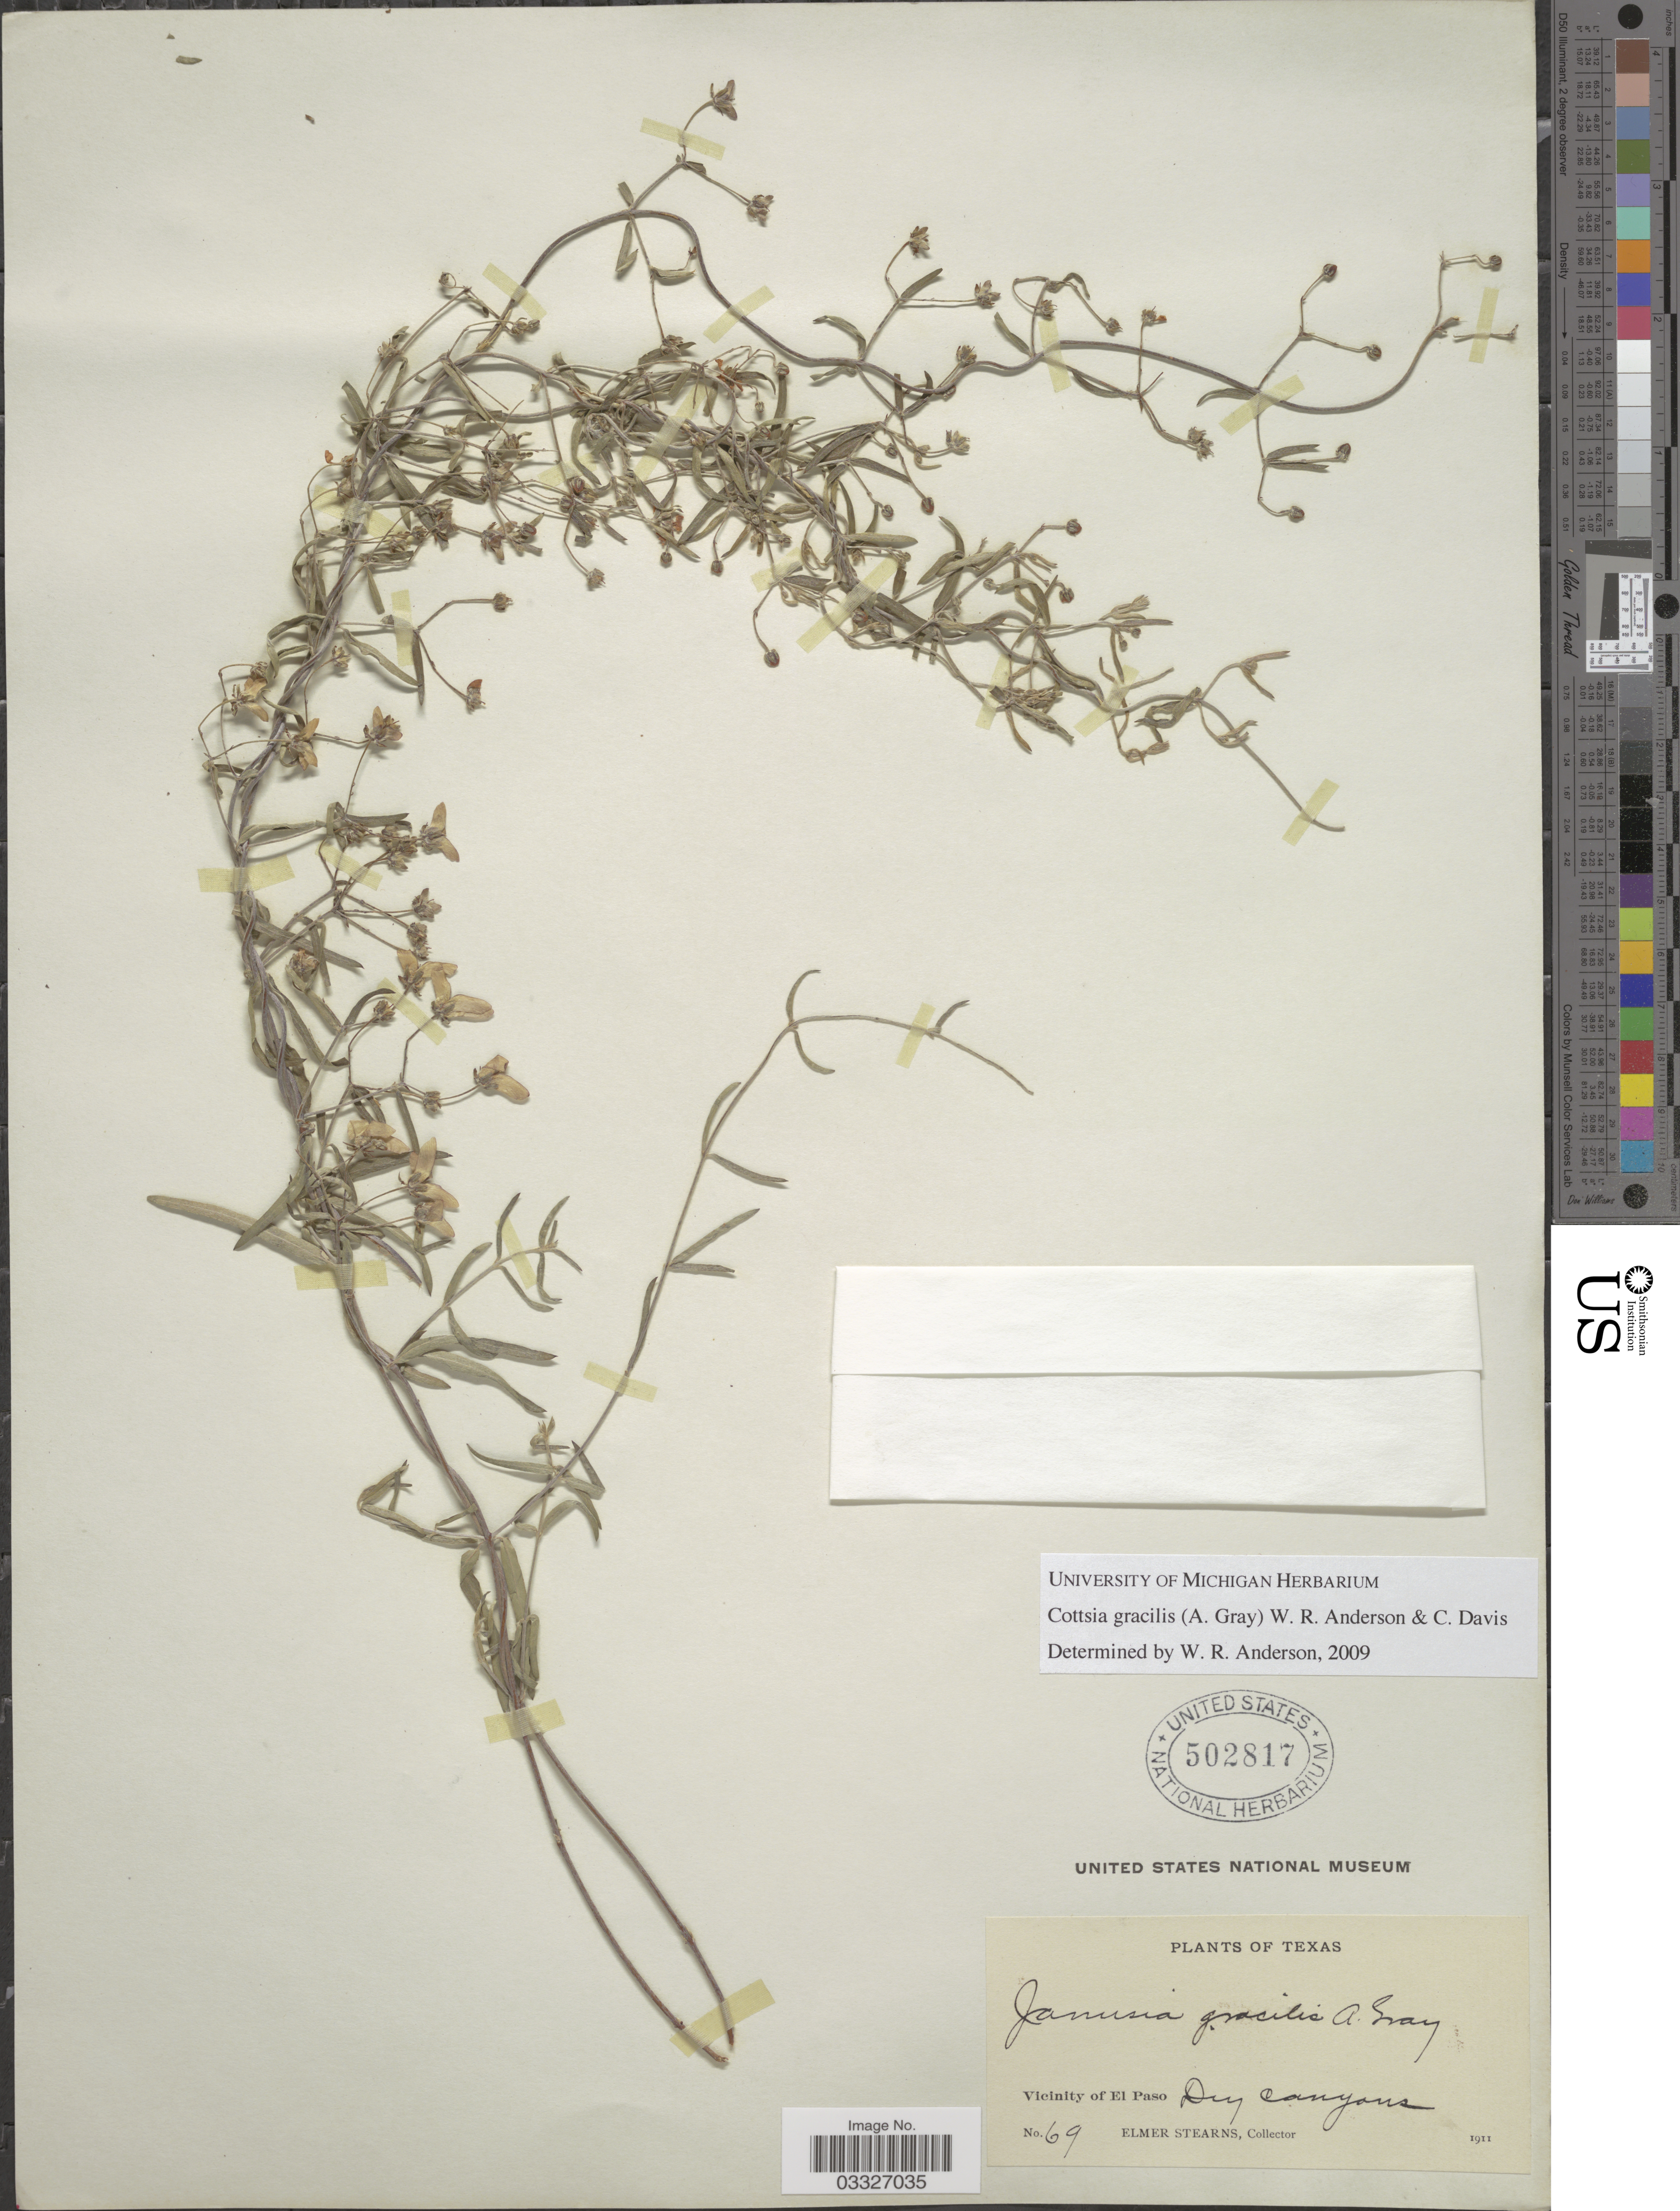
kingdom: Plantae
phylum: Tracheophyta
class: Magnoliopsida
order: Malpighiales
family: Malpighiaceae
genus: Cottsia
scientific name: Cottsia gracilis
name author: (A. Gray) W.R. Anderson & C. Davis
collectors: E. Stearns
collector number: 69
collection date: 1911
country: United States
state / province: Texas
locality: Vicinity of El Paso.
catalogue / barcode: US 502817